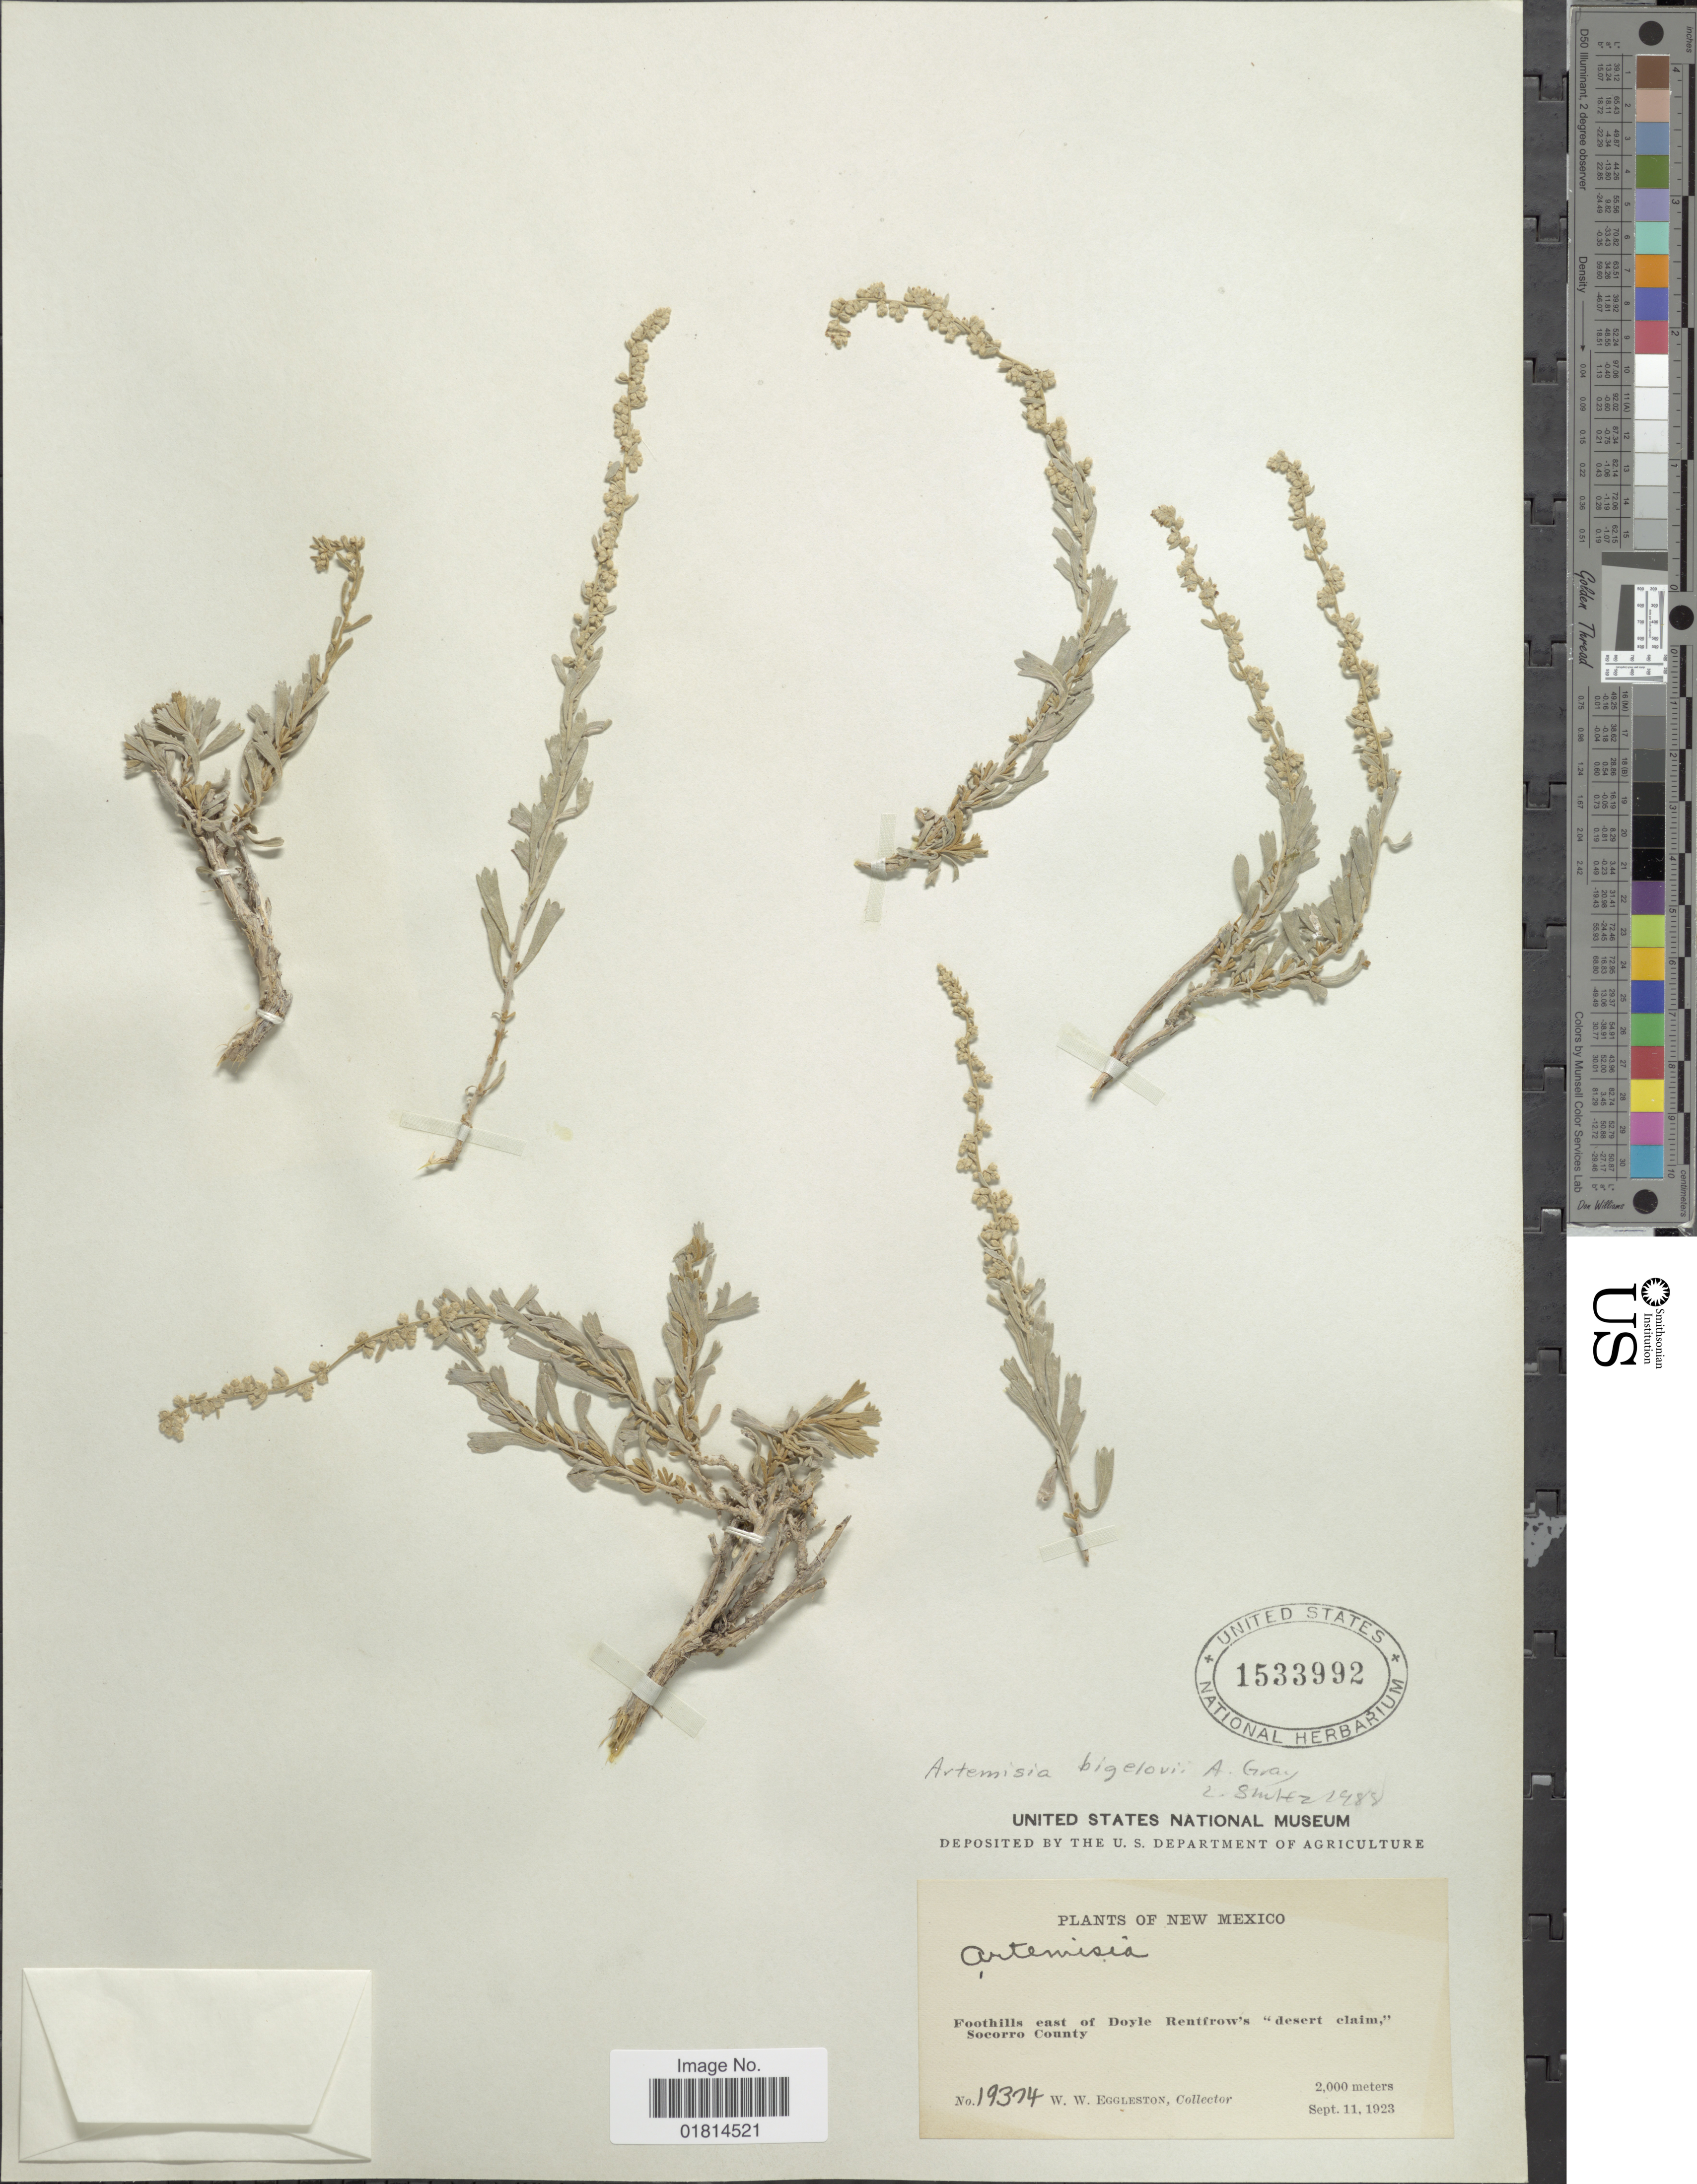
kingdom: Plantae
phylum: Tracheophyta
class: Magnoliopsida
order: Asterales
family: Asteraceae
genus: Artemisia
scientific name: Artemisia bigelovii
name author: A. Gray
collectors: W. W. Eggleston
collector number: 19374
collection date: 1923-09-11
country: United States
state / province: New Mexico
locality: Foothills east of Doyle Rentfrow's "desert claim", Socorro County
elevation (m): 2000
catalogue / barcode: US 1533992